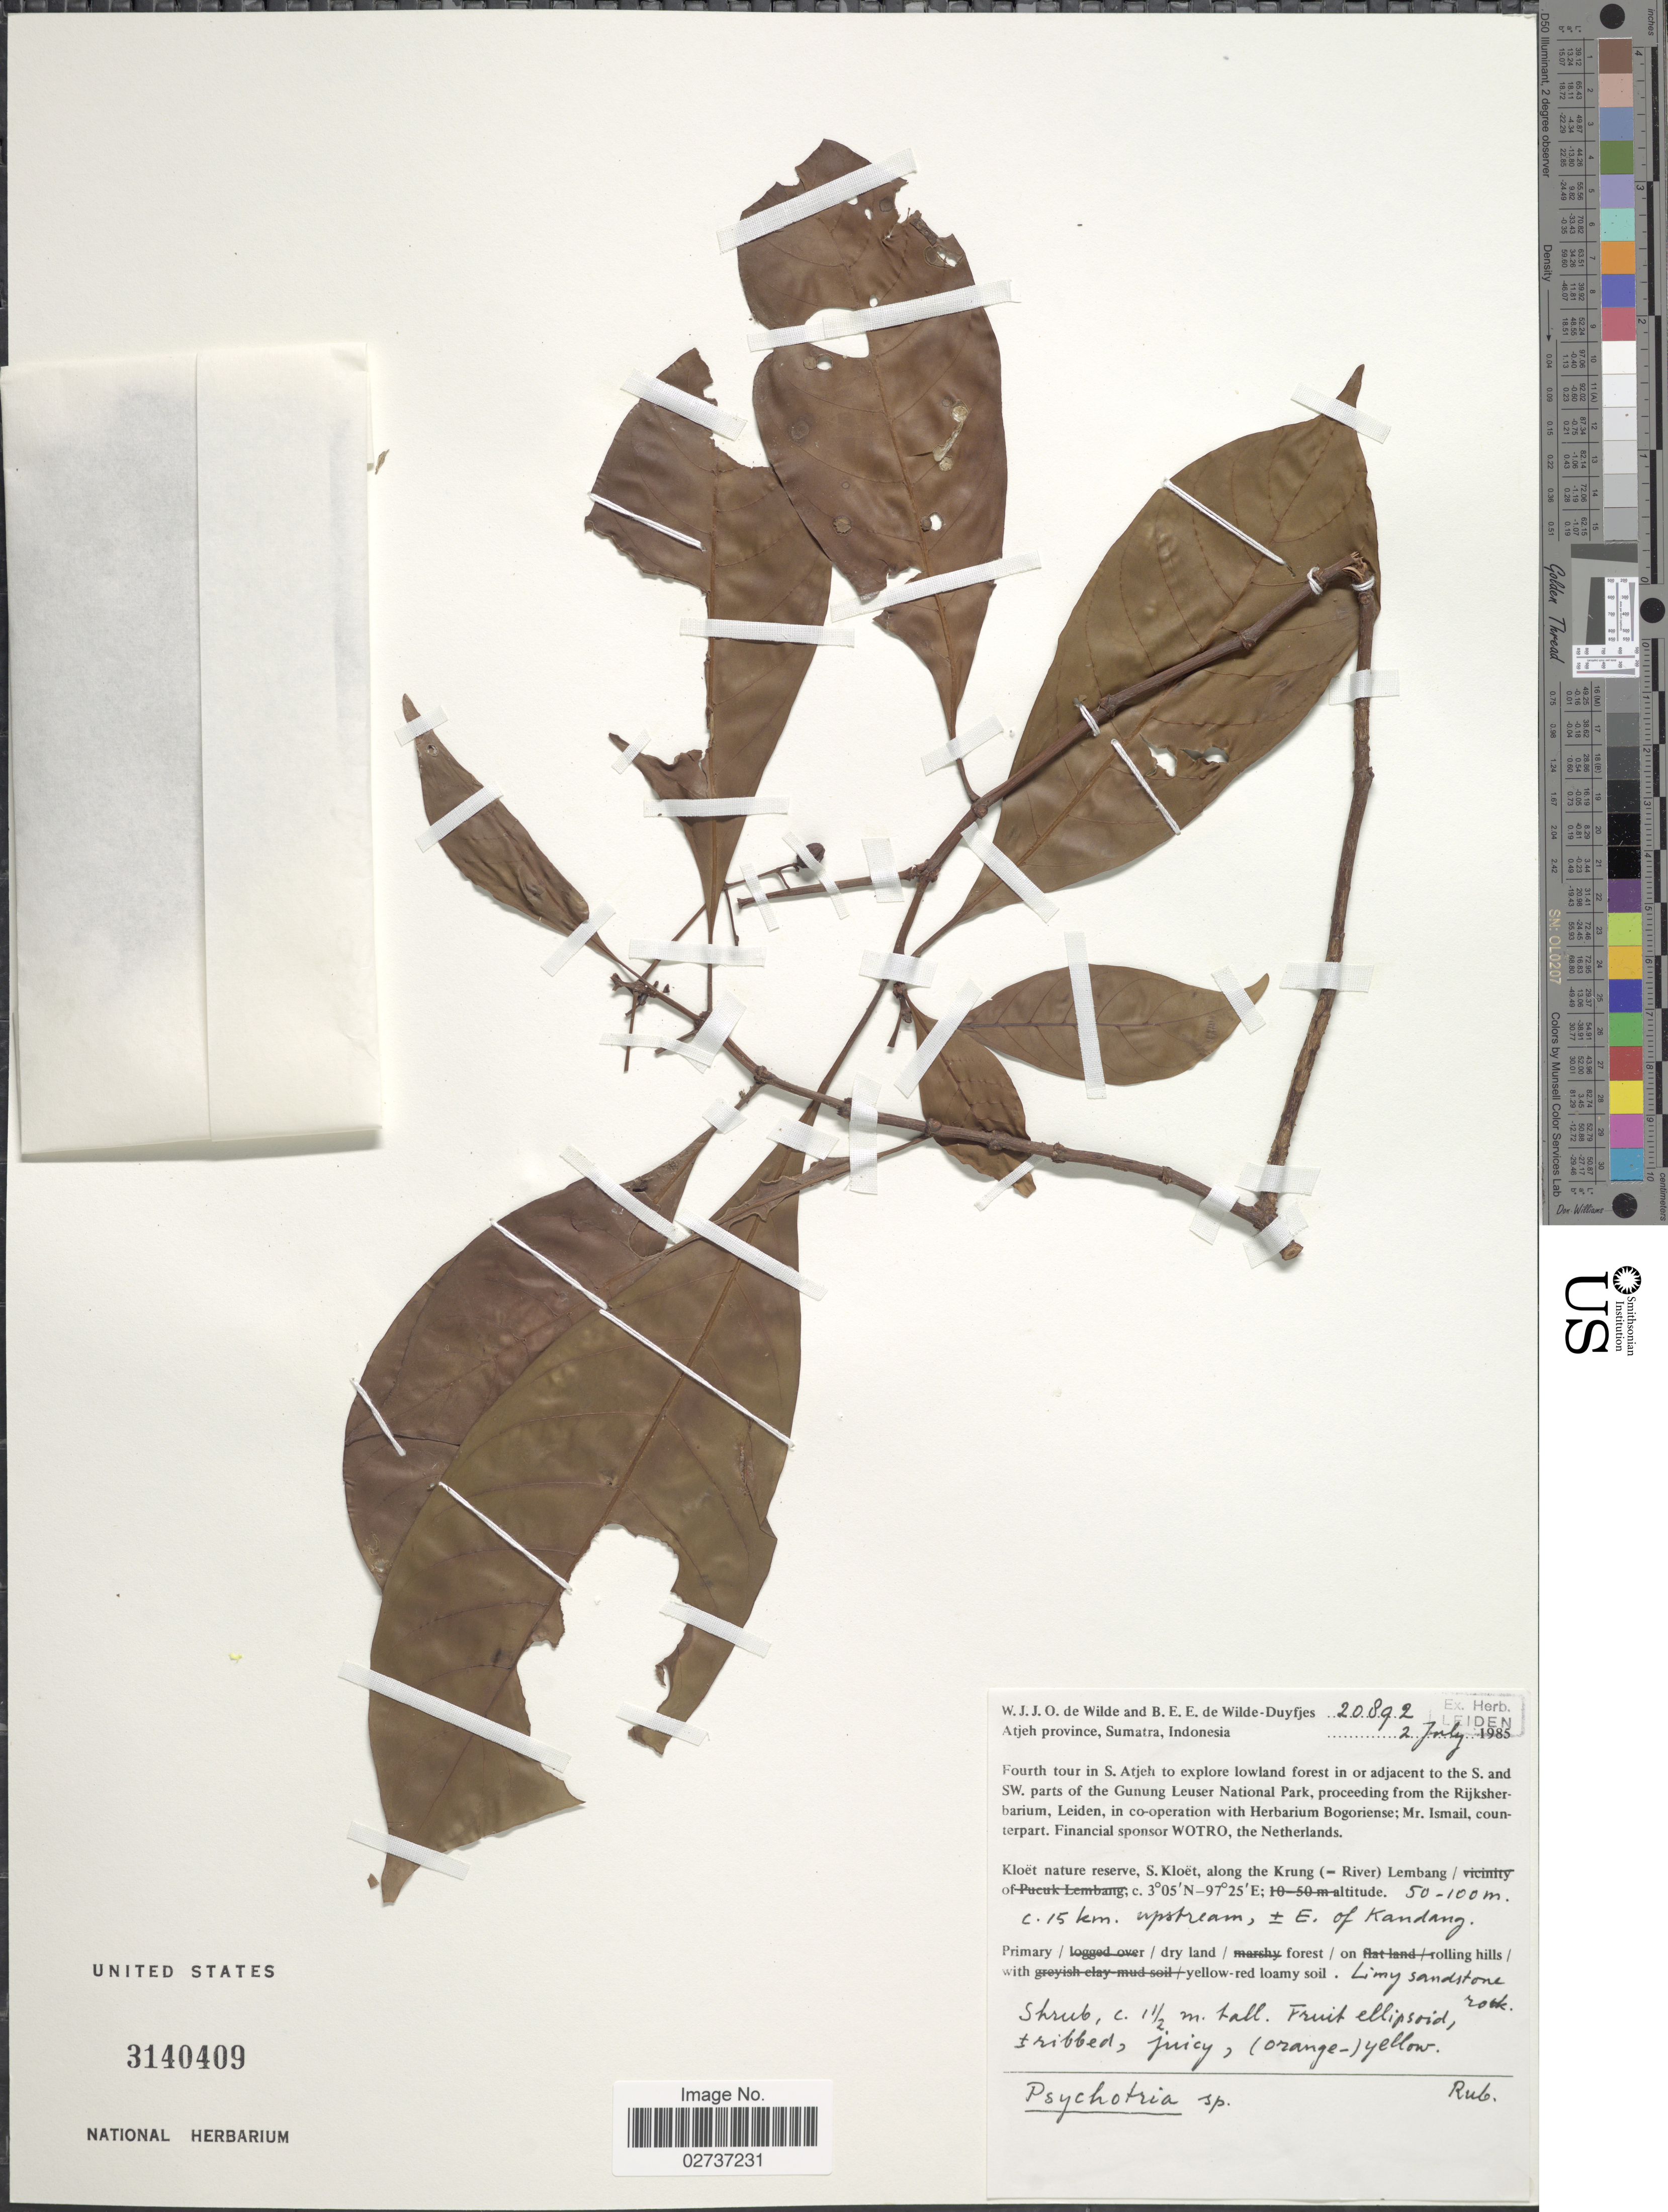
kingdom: Plantae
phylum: Tracheophyta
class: Magnoliopsida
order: Gentianales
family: Rubiaceae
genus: Psychotria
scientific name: Psychotria sp.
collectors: W. J. de Wilde & B. E. de Wilde-Duyfjes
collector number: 20892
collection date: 1985-07-02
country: Indonesia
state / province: Sumatra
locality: Atjeh province, Kloet nature reserve,S. Kloet, along the Krung (-River) Lembang, c. 15 km upstream, ± E. of Kandang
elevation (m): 50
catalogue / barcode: US 3140409